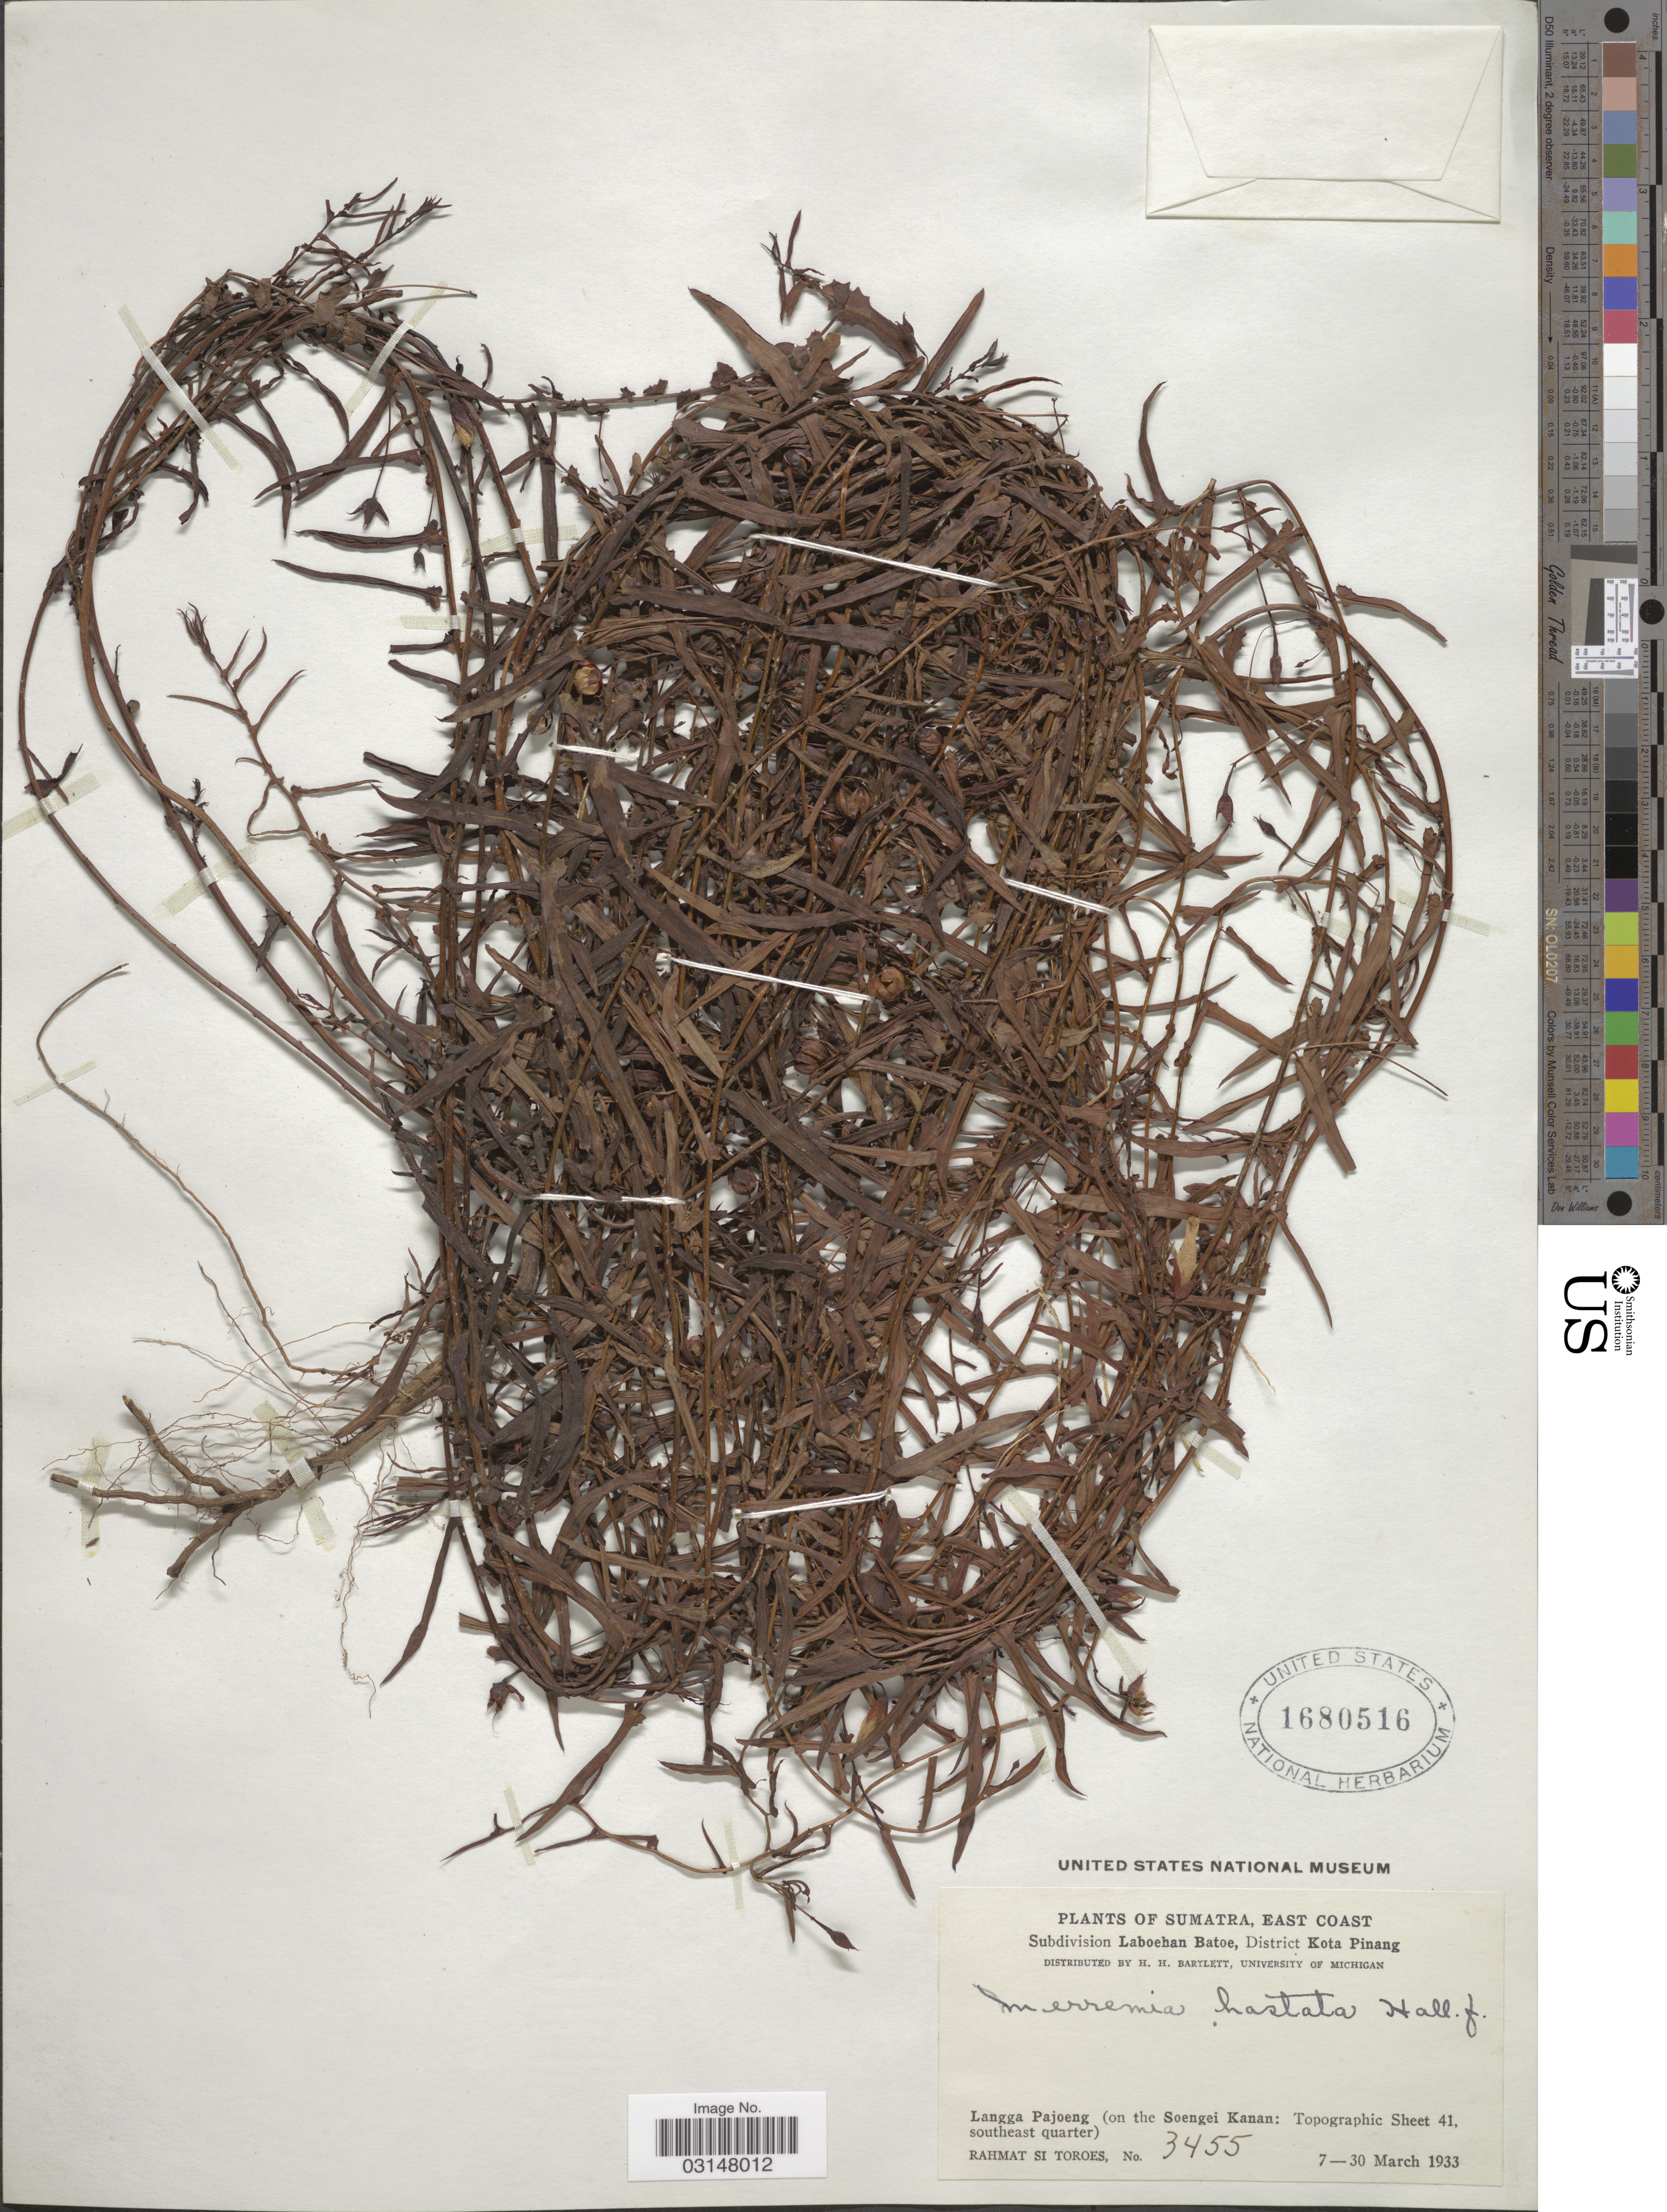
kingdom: Plantae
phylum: Tracheophyta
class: Magnoliopsida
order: Solanales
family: Convolvulaceae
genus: Xenostegia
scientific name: Xenostegia tridentata subsp. hastata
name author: (Ooststr.) Parmar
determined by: Wagner, W. L., (BOT), Smithsonian Institution - National Museum of Natural History (UNITED STATES)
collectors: Rahmat Si Boeea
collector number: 3455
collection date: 1933-03-07/1933-03-30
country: Indonesia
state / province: Sumatra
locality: East Coast. Subdivision Laboehan Batoe, District Kota Pinang. Langga Pajoeng (on the Soengei Kanan: Topographic Sheet 41, southeast quarter).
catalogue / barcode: US 1680516